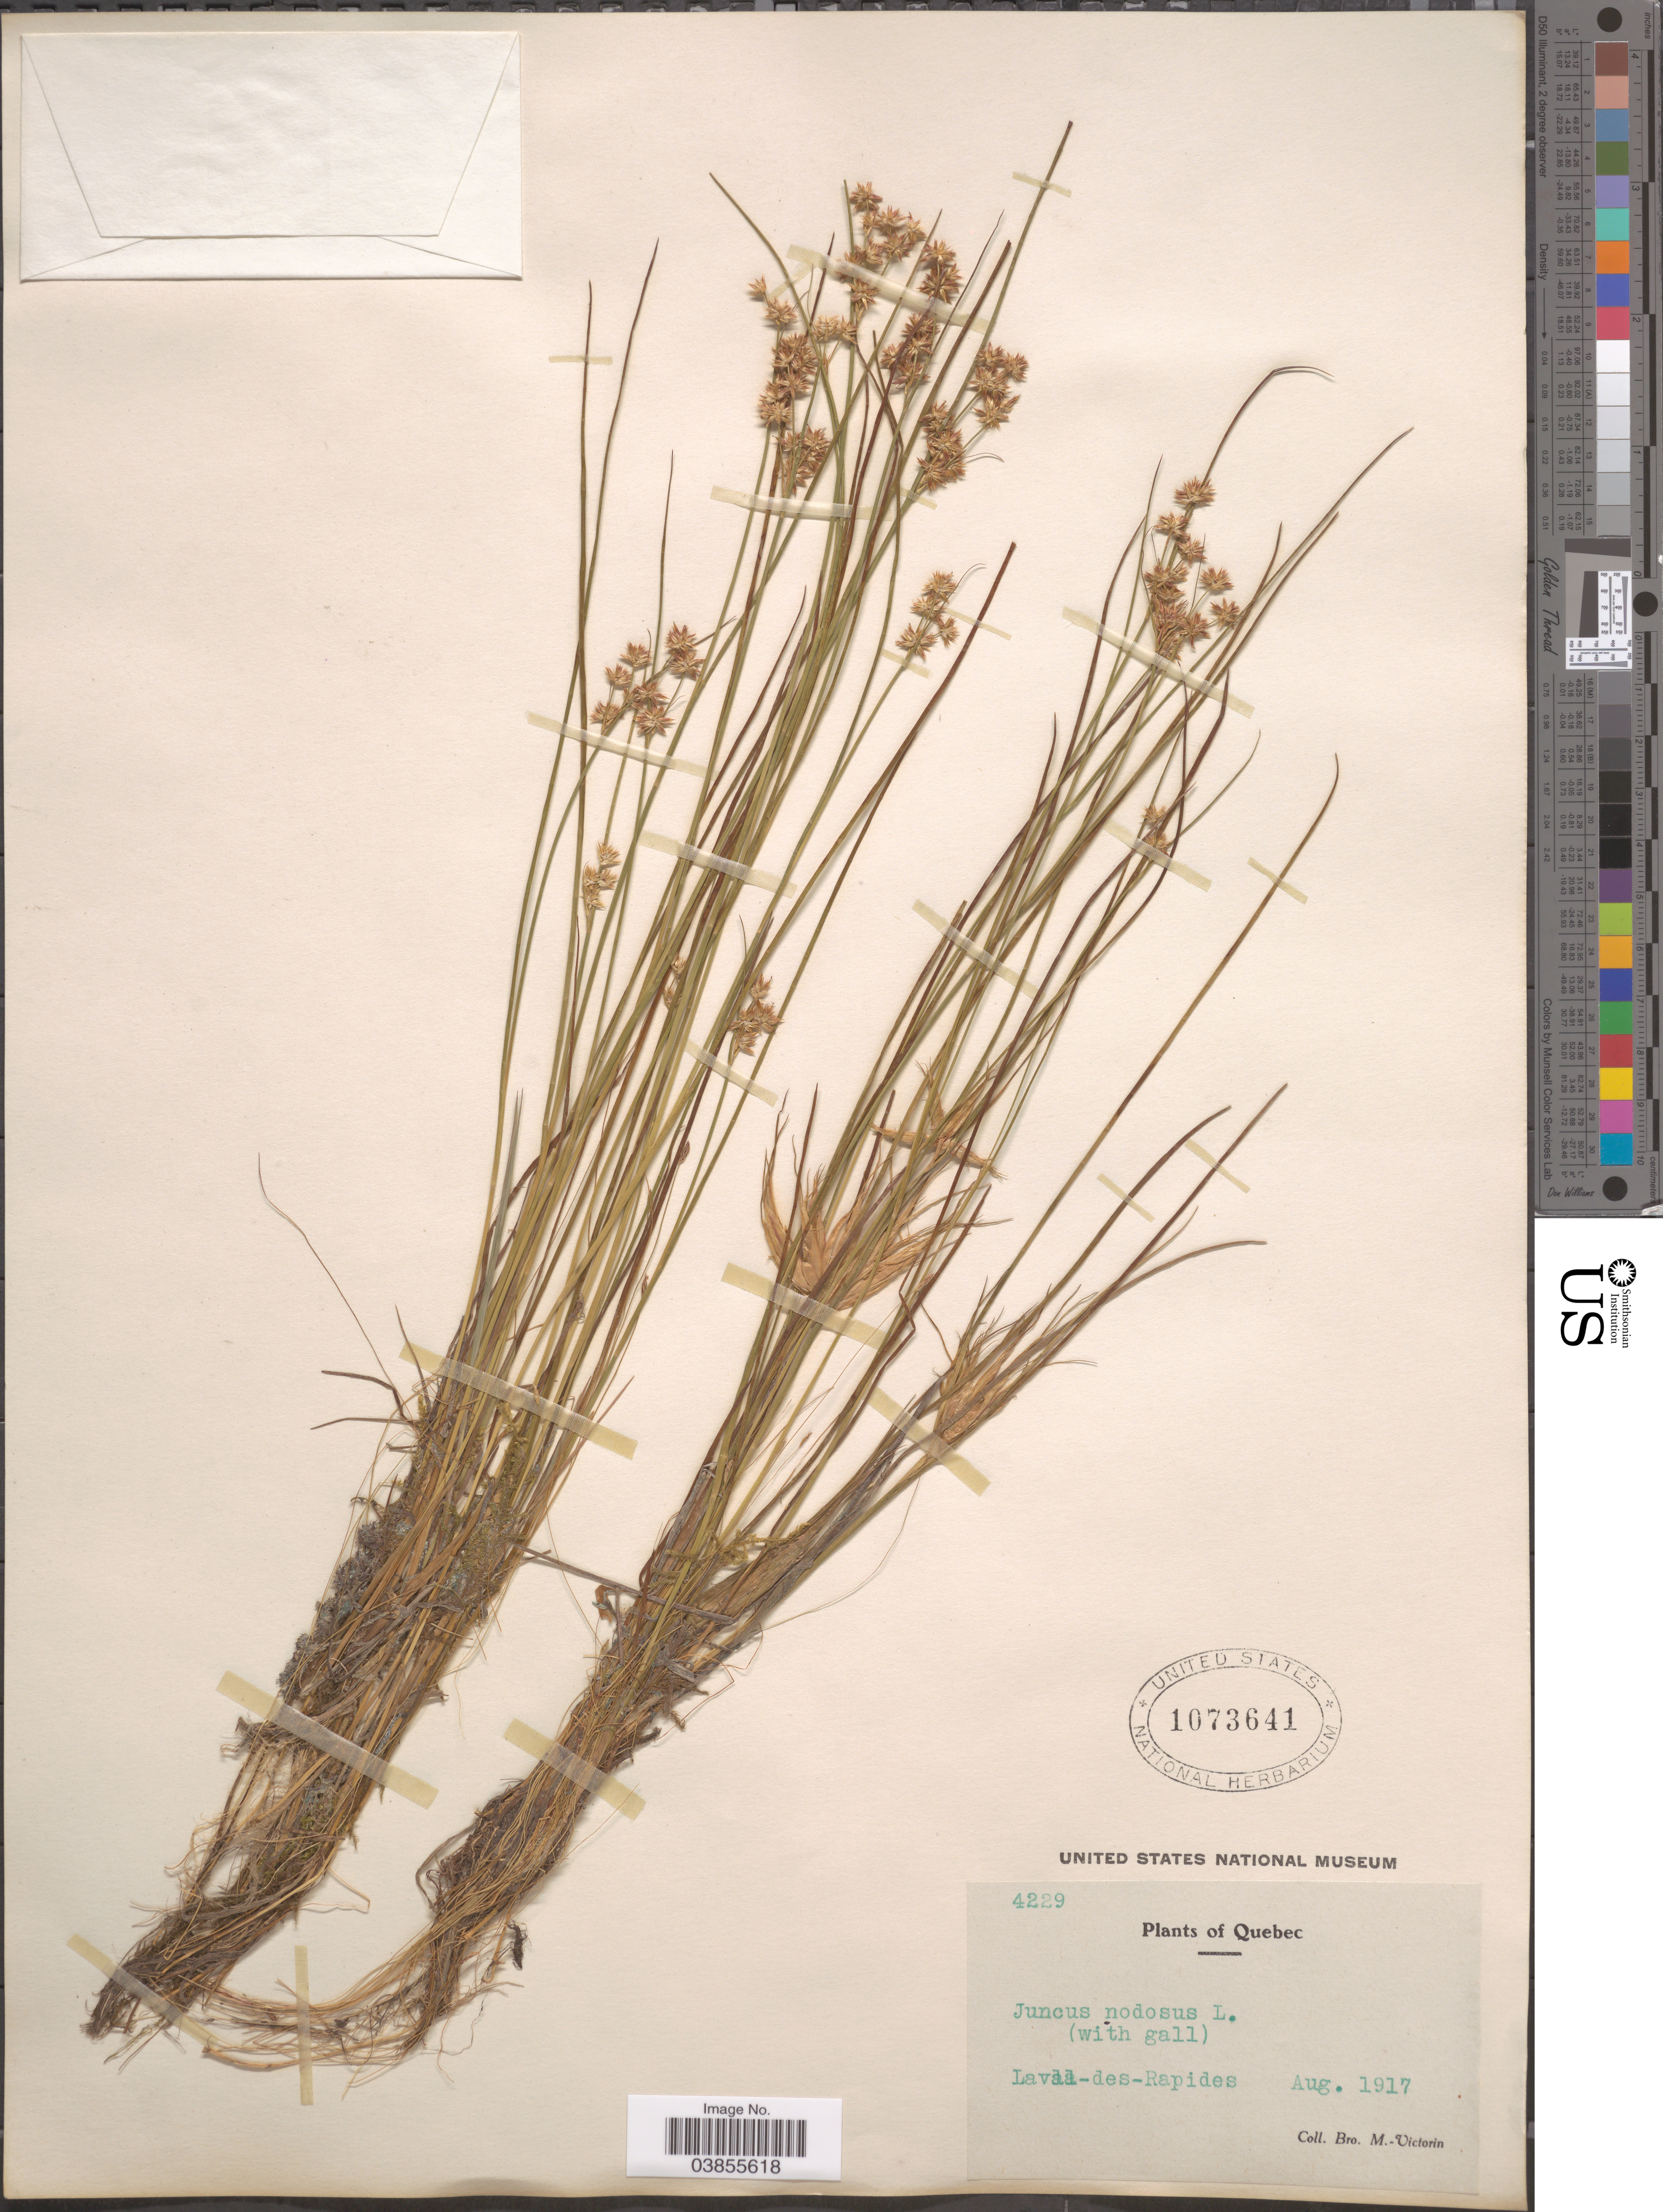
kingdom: Plantae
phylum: Tracheophyta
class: Liliopsida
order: Poales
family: Juncaceae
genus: Juncus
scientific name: Juncus nodosus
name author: L.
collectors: Fr. Marie-Victorin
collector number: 4229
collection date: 1917-08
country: Canada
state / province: Quebec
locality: Lavaa-des-Repides.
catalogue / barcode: US 1073641